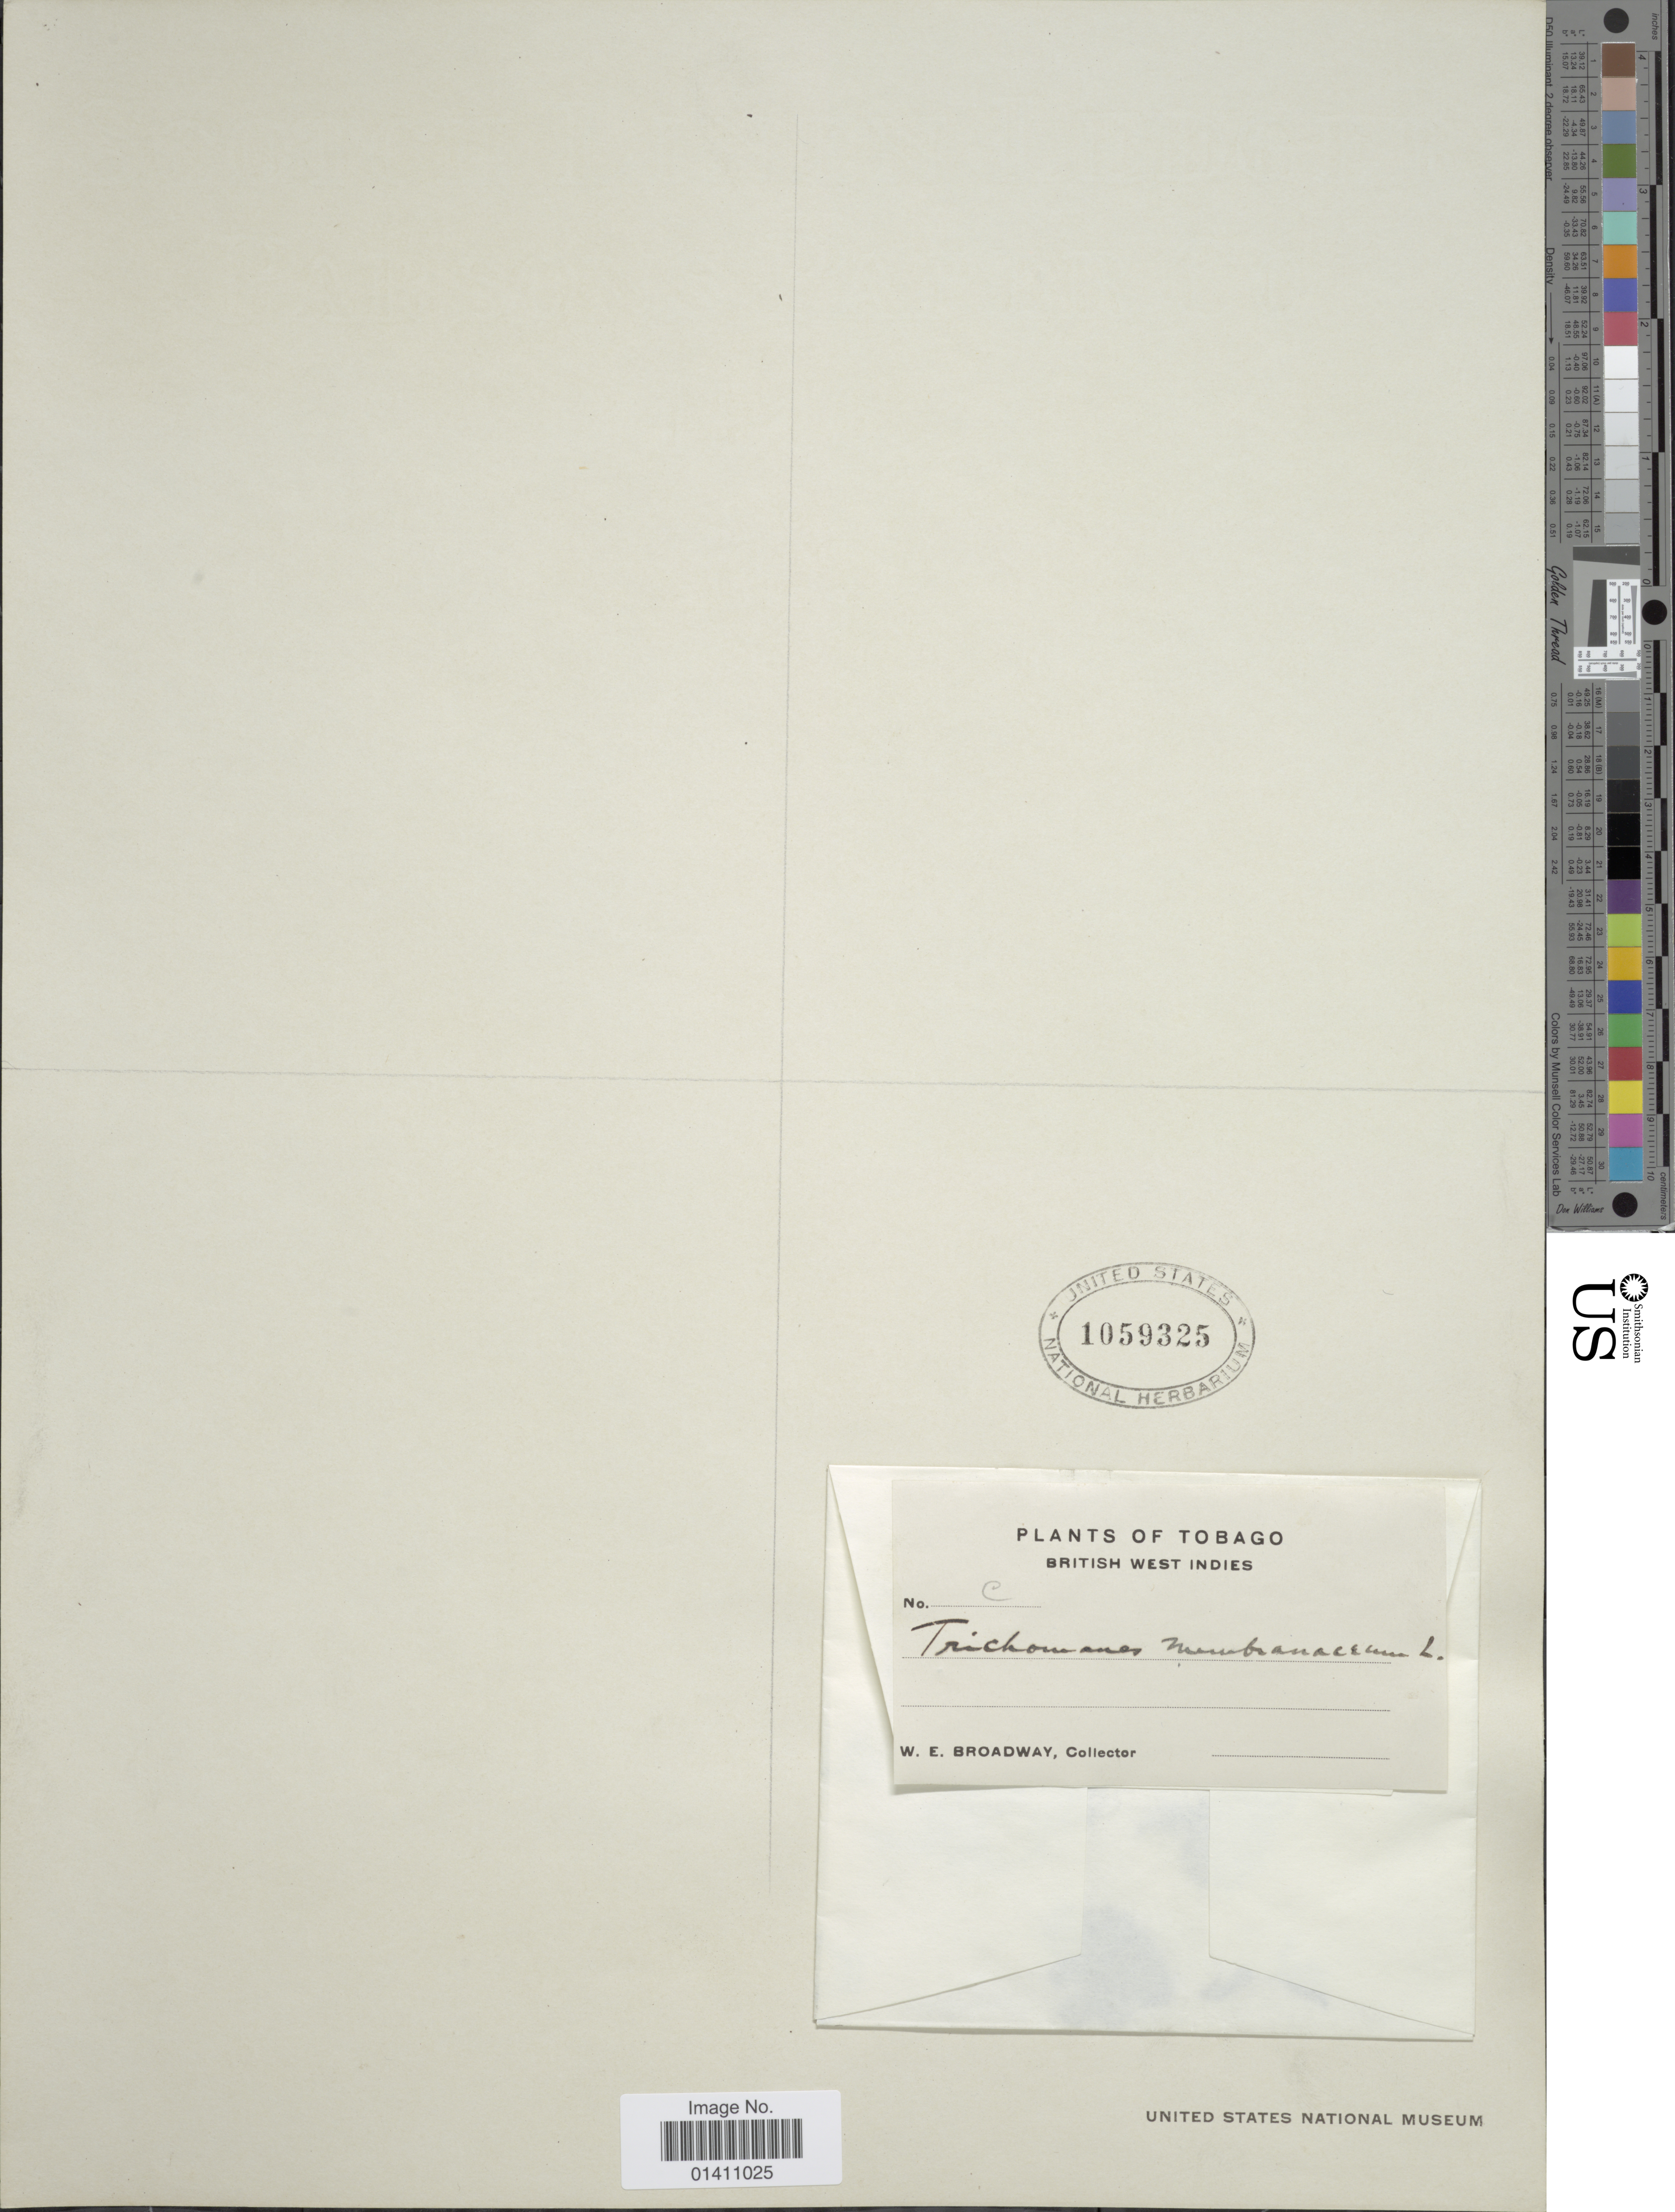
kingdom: Plantae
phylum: Tracheophyta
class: Polypodiopsida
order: Hymenophyllales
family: Hymenophyllaceae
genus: Didymoglossum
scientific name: Didymoglossum membranaceum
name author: (L.) Vareschi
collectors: W. E. Broadway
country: Trinidad and Tobago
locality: Tobago.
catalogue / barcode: US 1059325